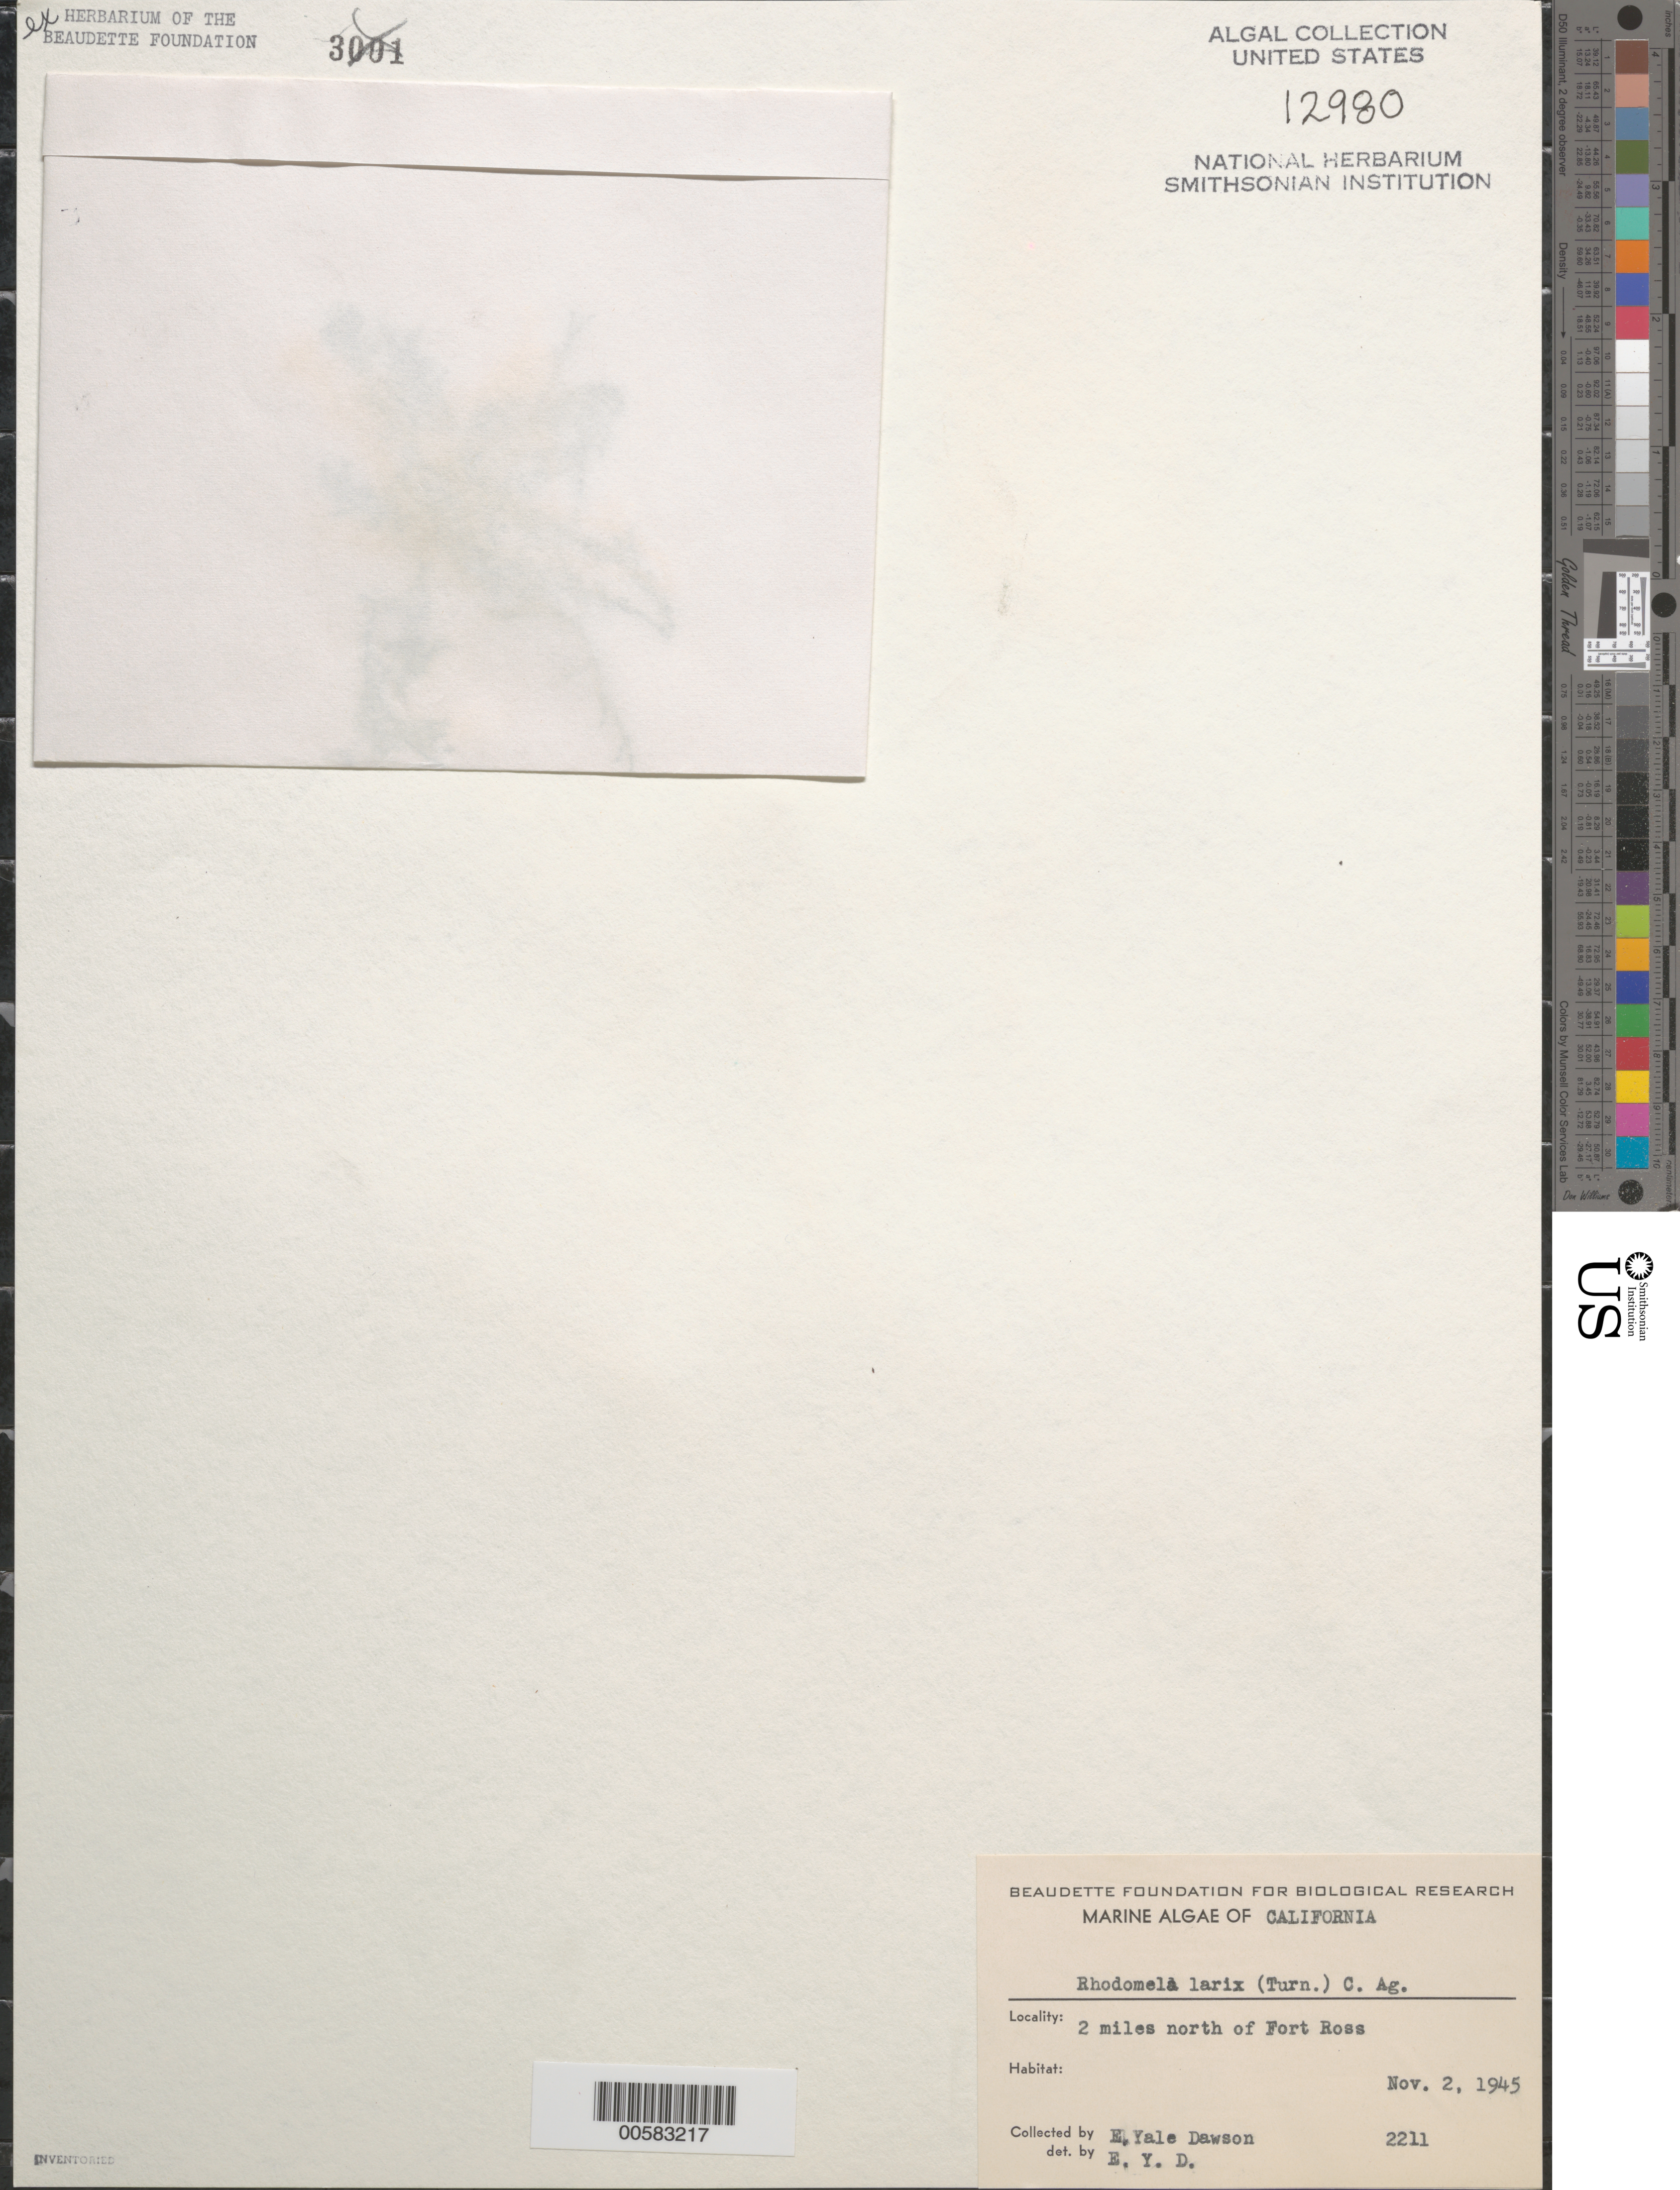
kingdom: Plantae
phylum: Rhodophyta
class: Florideophyceae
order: Ceramiales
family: Rhodomelaceae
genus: Neorhodomela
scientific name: Neorhodomela larix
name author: (Turner) Masuda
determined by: Algae name updating Project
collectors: E. Y. Dawson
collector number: EYD 2211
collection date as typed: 02 Nov 1945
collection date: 1945-11-02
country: United States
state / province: California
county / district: Sonoma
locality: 2 miles north of Fort Ross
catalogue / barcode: US 12980